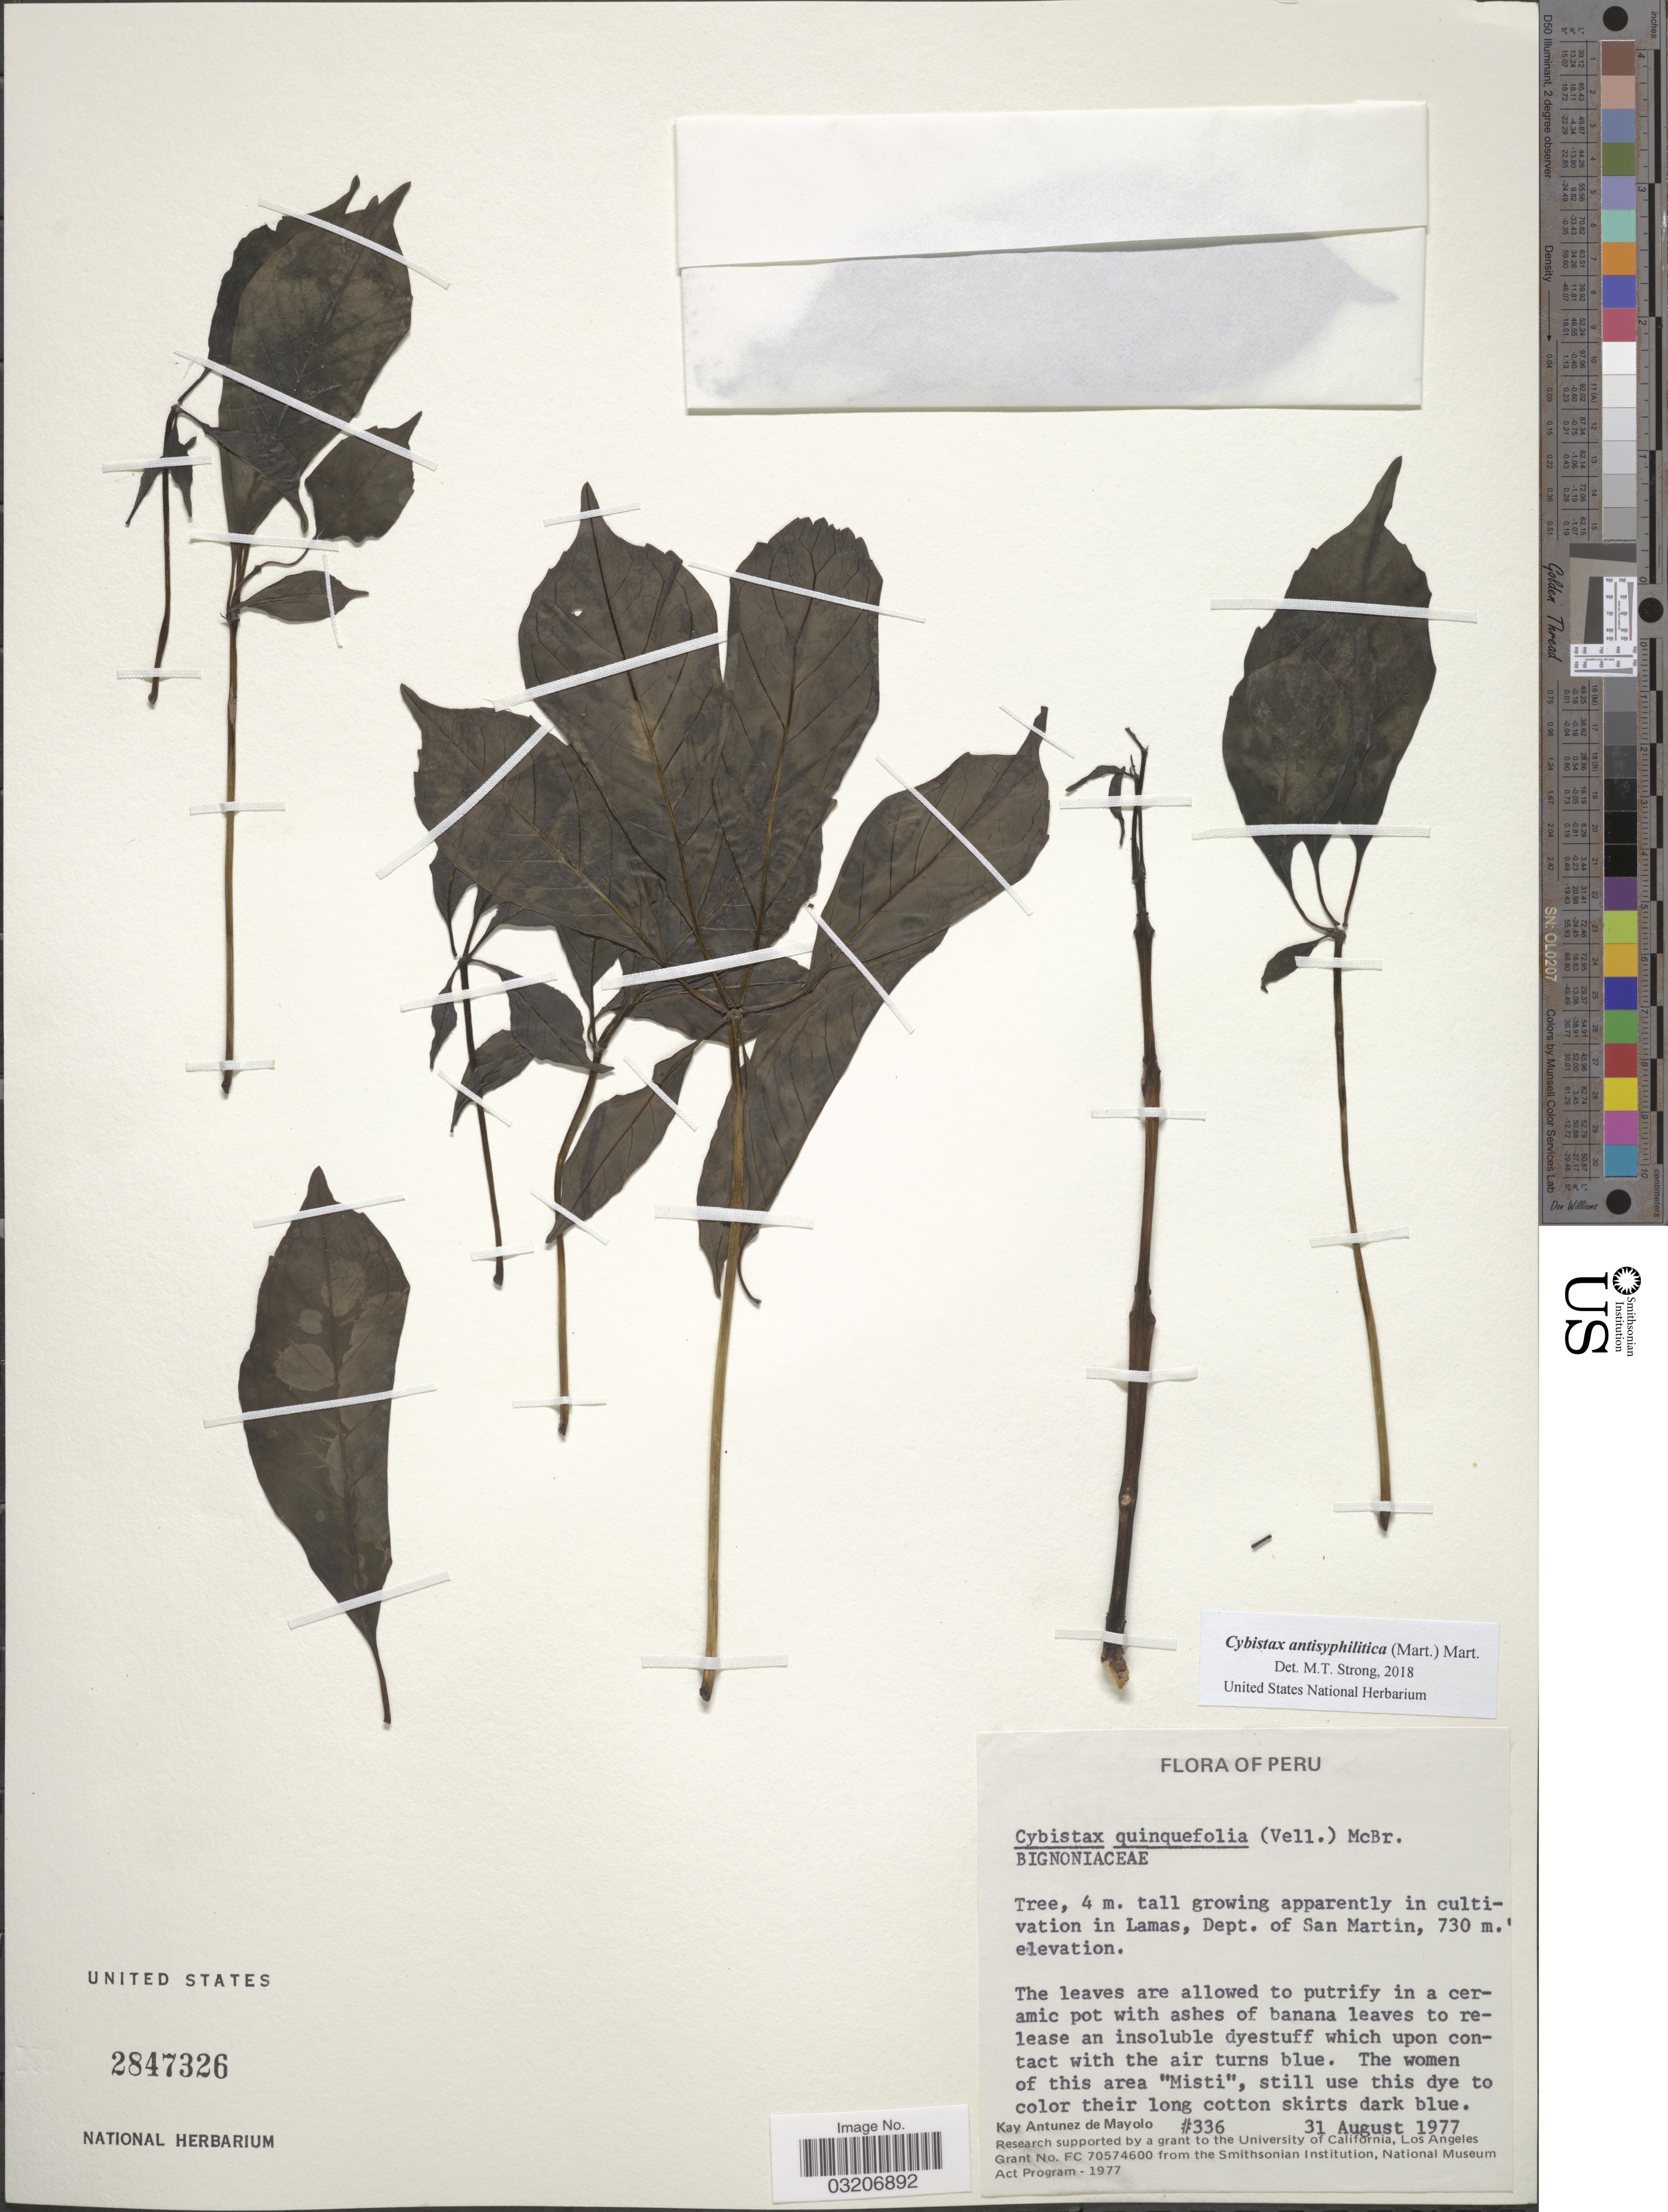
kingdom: Plantae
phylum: Tracheophyta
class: Magnoliopsida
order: Lamiales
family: Bignoniaceae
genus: Cybistax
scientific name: Cybistax antisyphilitica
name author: (Mart.) DC.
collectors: K. Antunez de Mayolo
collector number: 336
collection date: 1977-08-31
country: Peru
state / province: San Martín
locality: Growing apparently in cultivation in Lamas, Dept. San Martin.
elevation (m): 730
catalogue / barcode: US 2847326